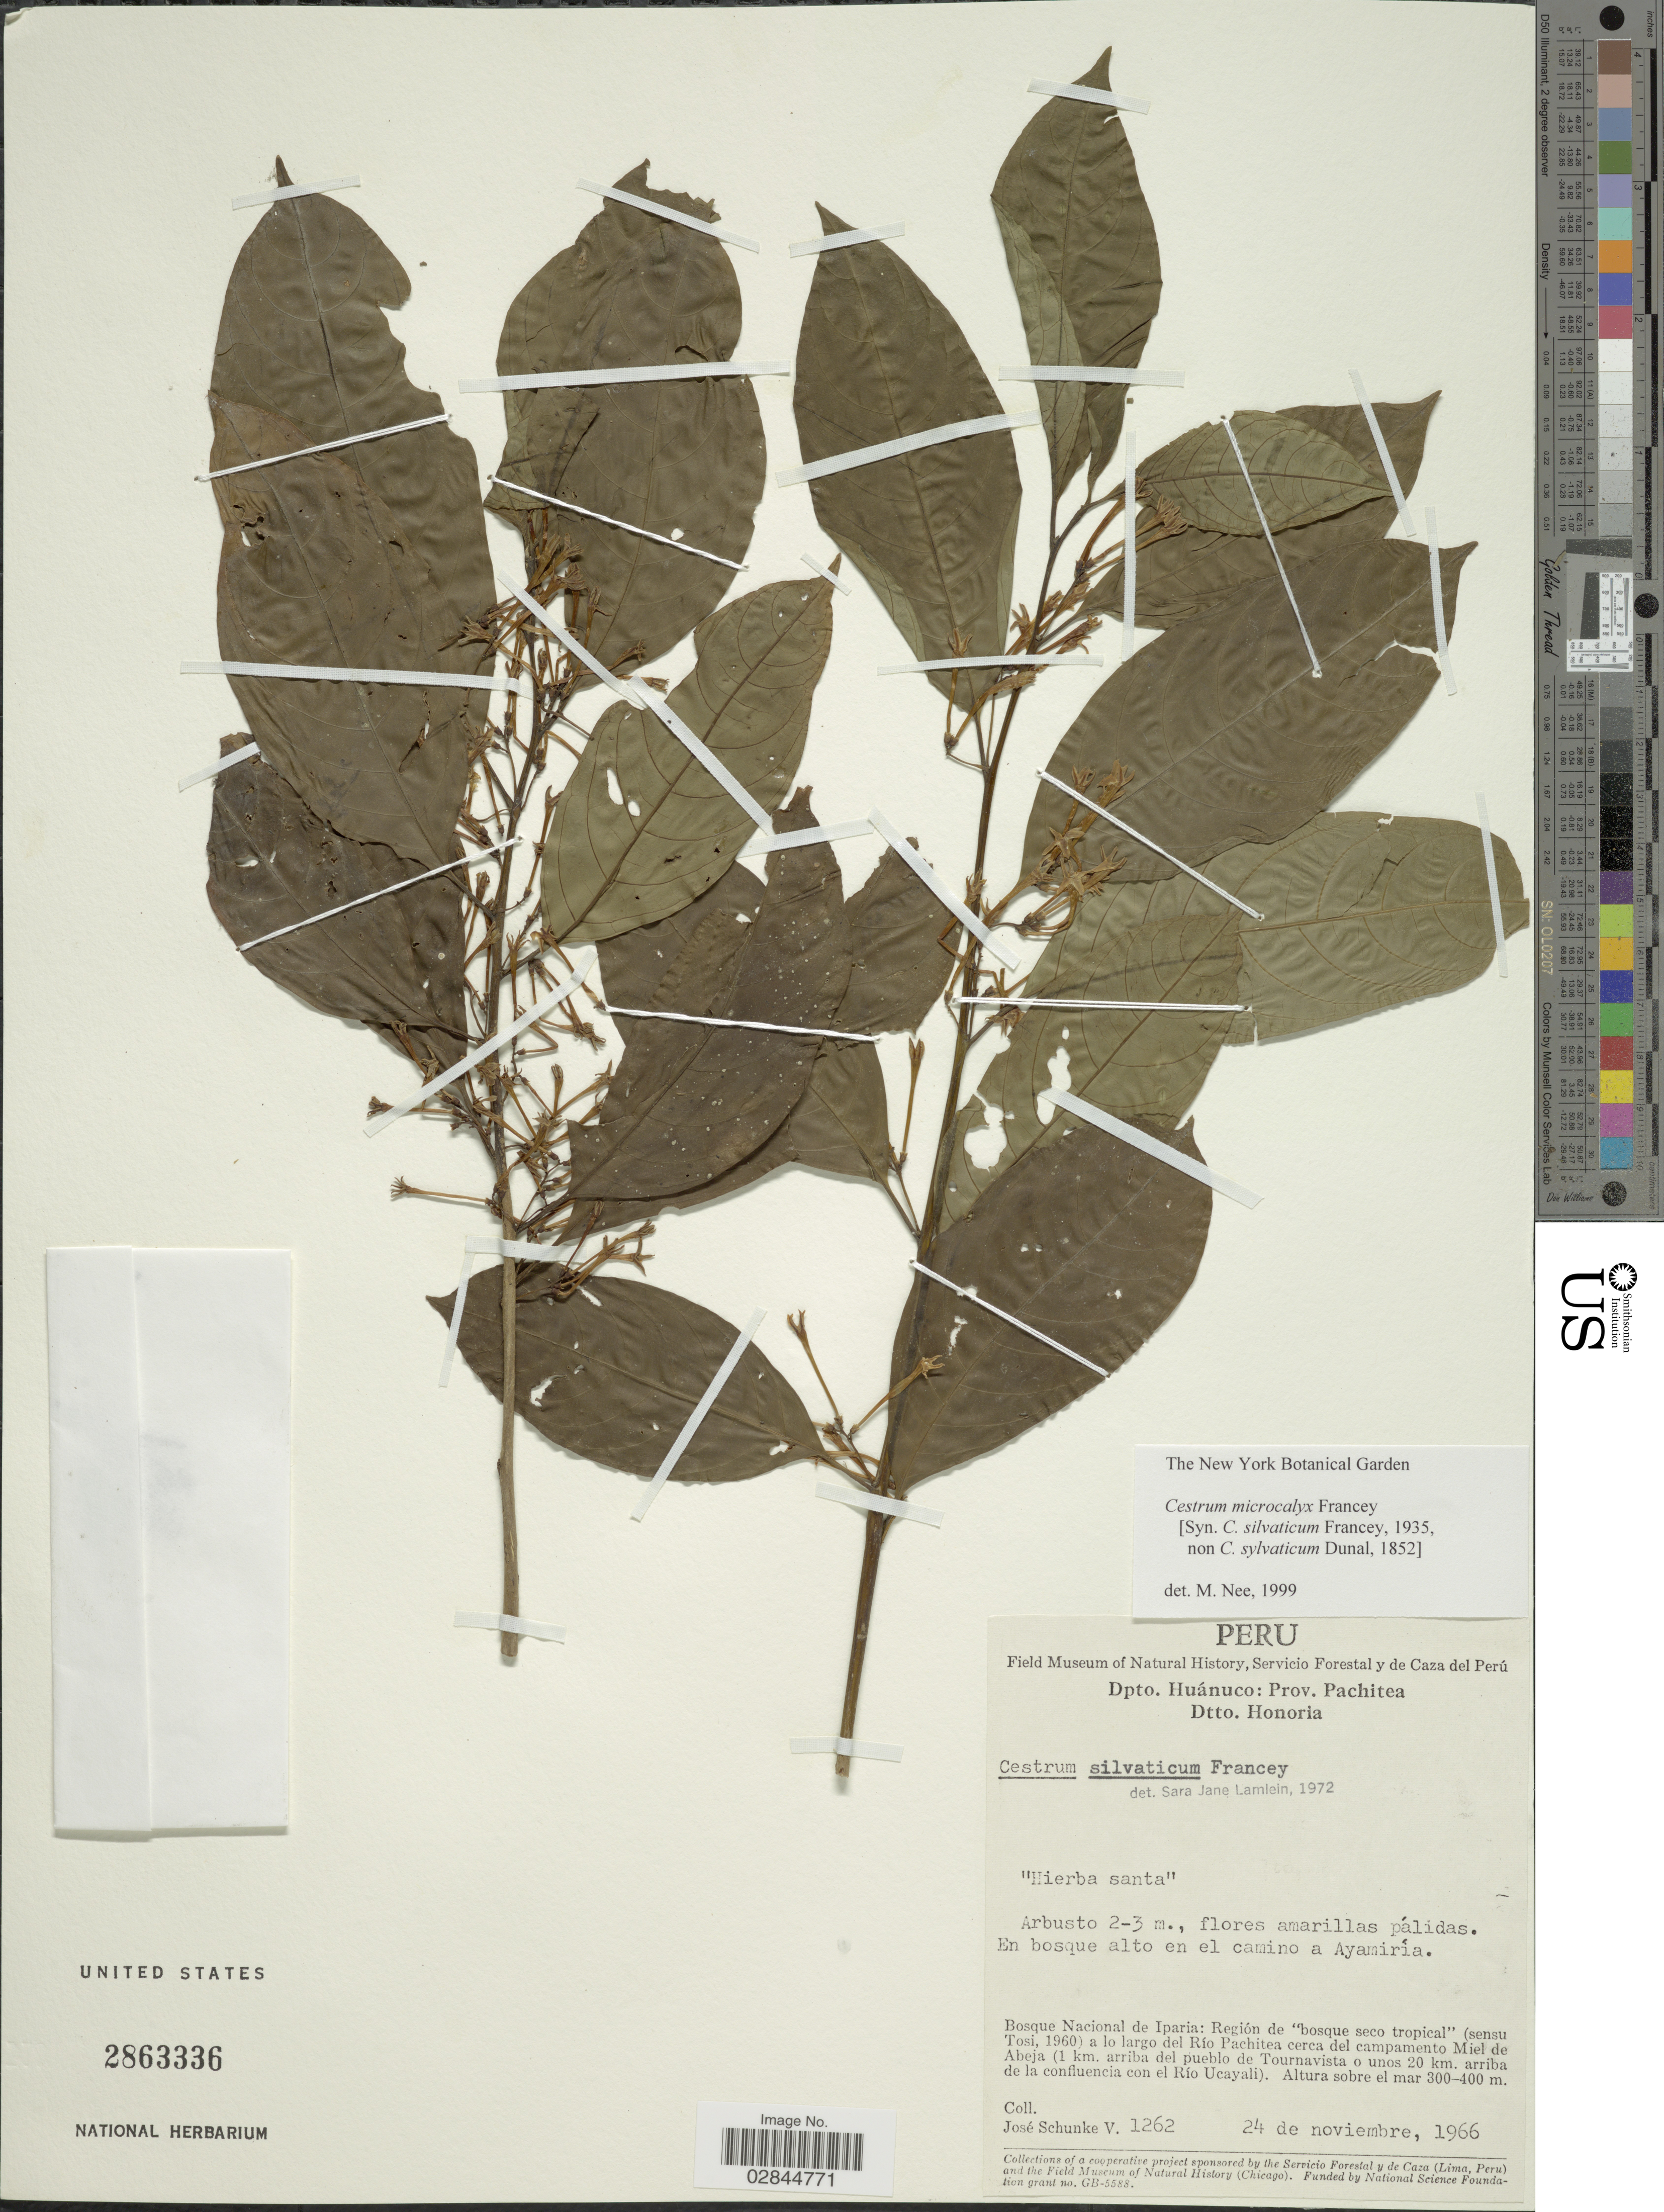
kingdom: Plantae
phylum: Tracheophyta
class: Magnoliopsida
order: Solanales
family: Solanaceae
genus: Cestrum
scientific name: Cestrum microcalyx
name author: Francey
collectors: J. Schunke Vigo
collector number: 1262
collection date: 1966-11-24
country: Peru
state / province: Huánuco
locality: Dpto. Huánuco: Prov. Pachitea. Dtto. Honoria. En bosque alto en al camino a Ayamiria. Bosque Nacional de Iparia: Región de "bosque seco tropical"(sensu Tosi, 1960) a lo largo del Río Pachitea cerca del campamento Miel de Abeja (1 km. arriba del pueblo de Tournavista o unos 20 km. arriba de la confluencia con el Río Ucayali).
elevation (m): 300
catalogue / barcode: US 2863336